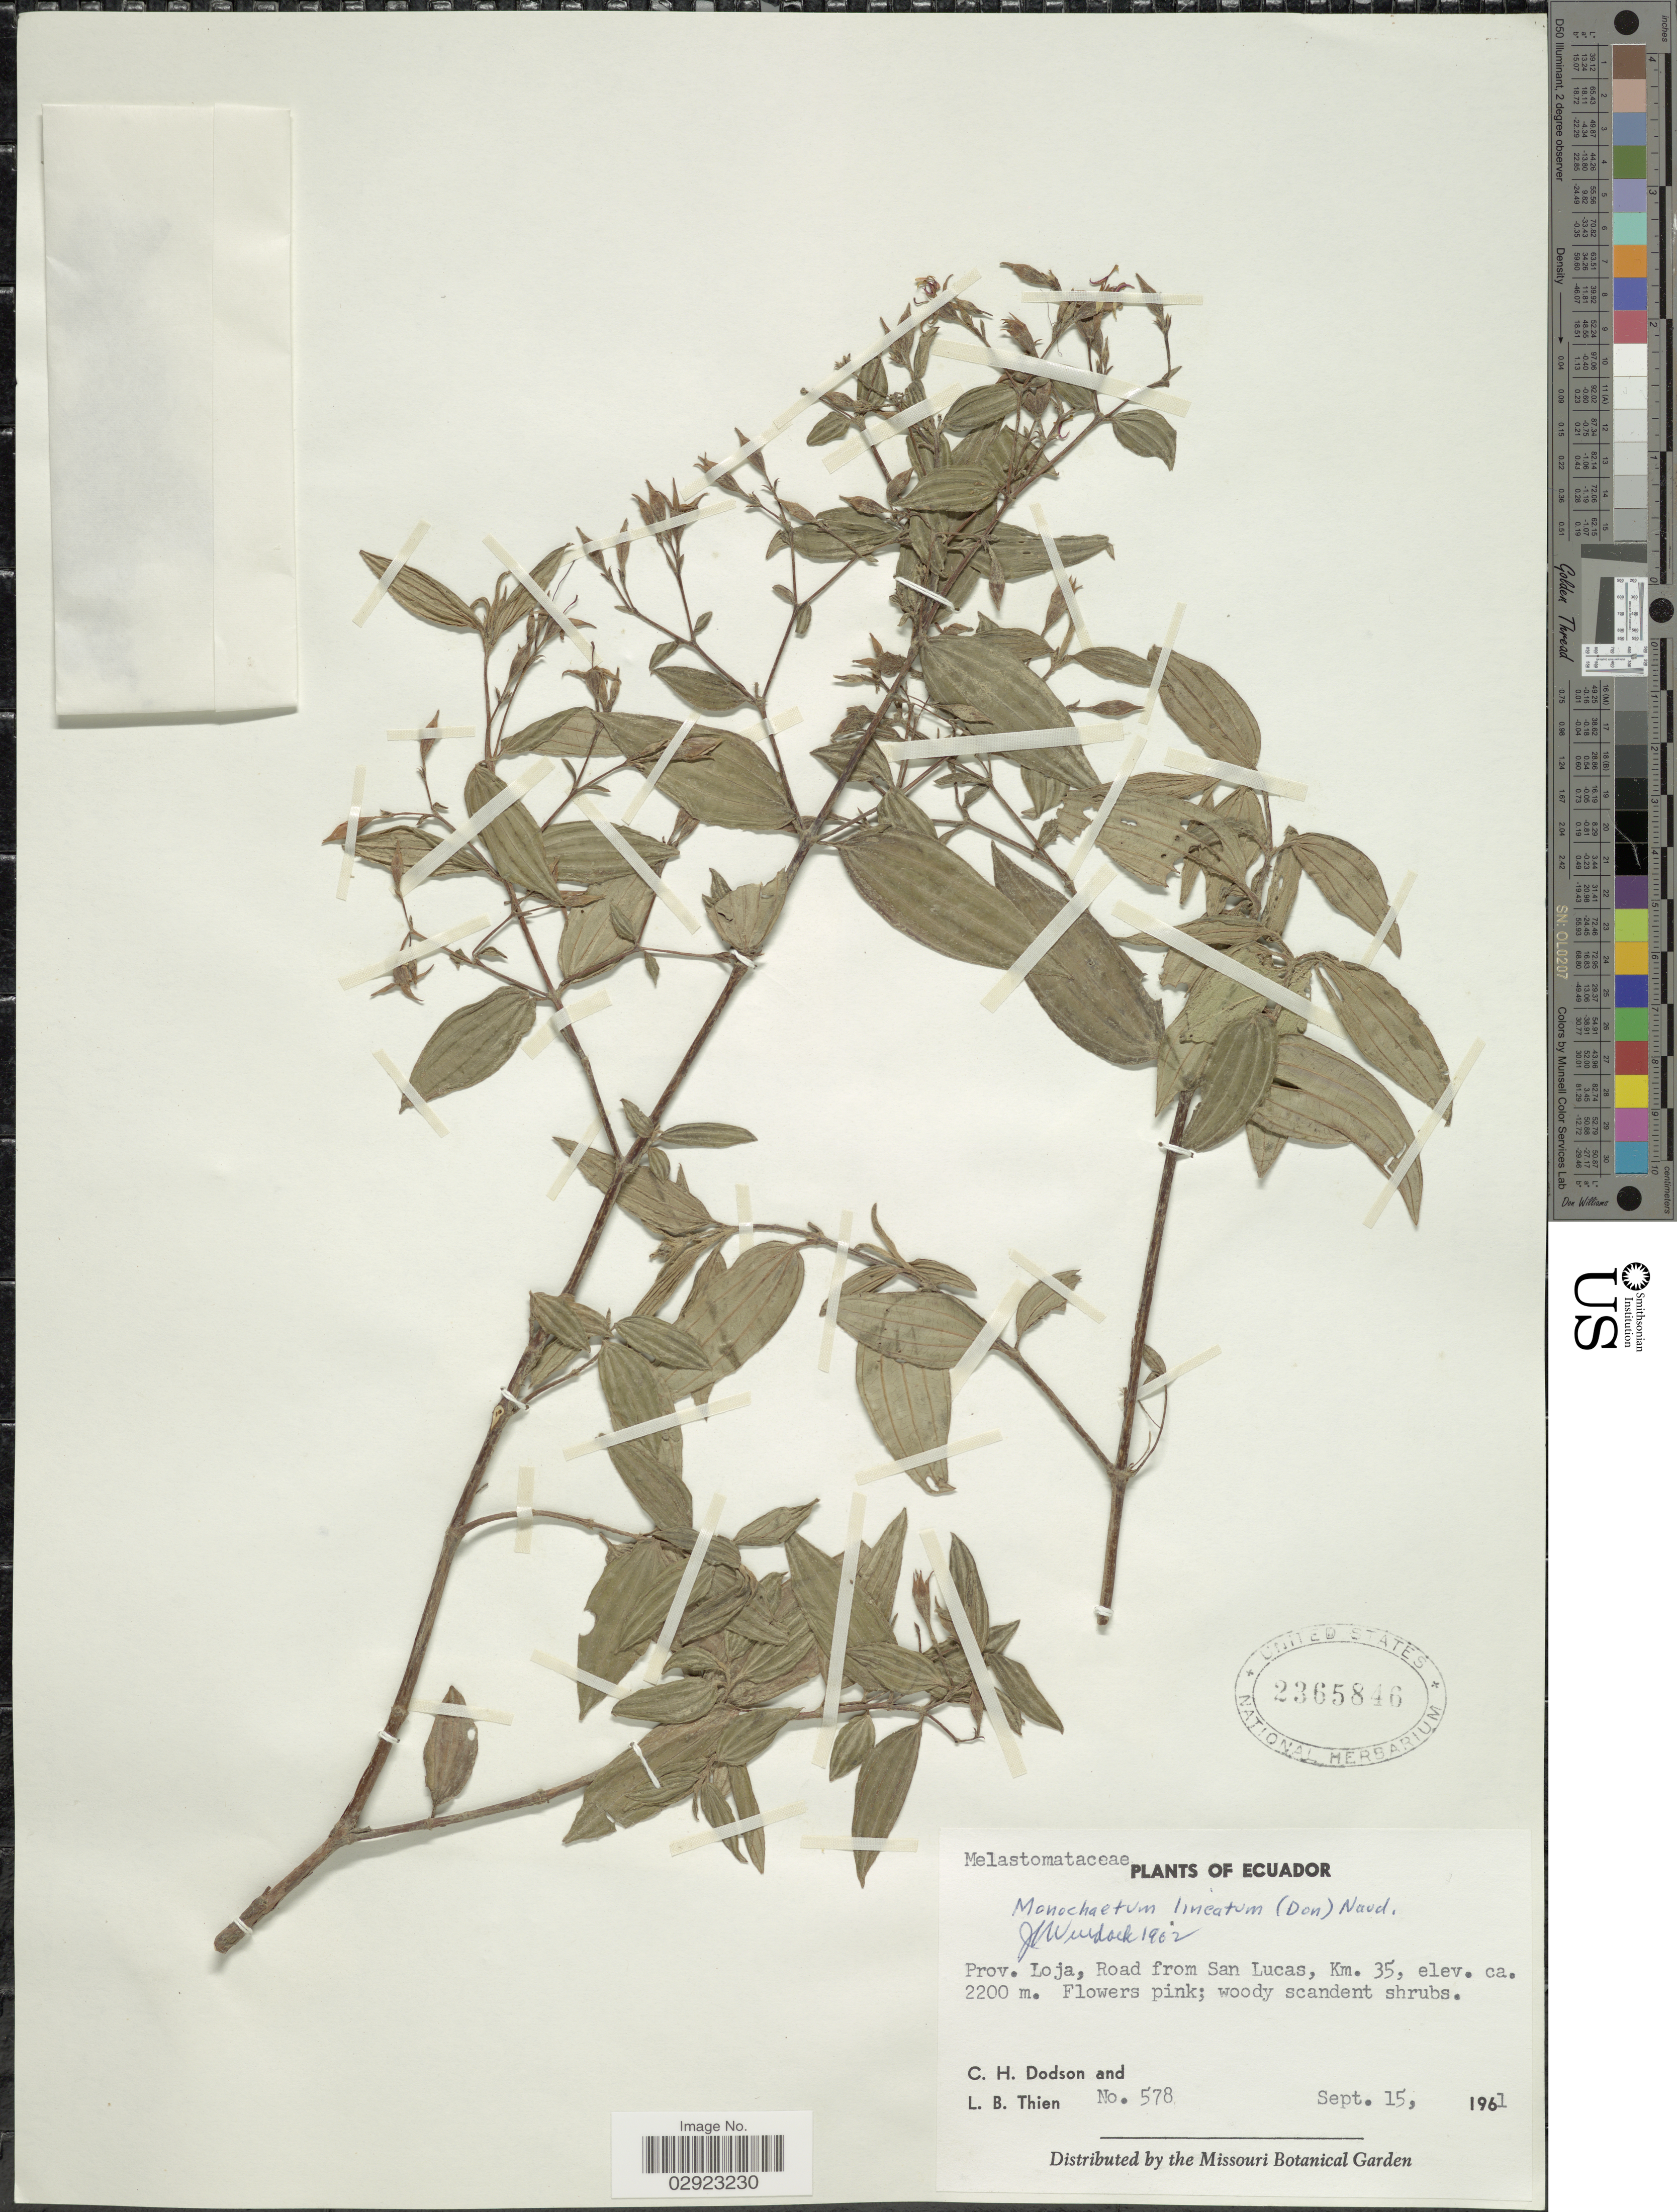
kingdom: Plantae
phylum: Tracheophyta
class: Magnoliopsida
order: Myrtales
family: Melastomataceae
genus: Monochaetum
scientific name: Monochaetum lineatum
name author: (D. Don) Naudin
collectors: C. H. Dodson & L. Thien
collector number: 578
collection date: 1961-09-15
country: Ecuador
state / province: Loja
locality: Road from San Lucas, Km. 35.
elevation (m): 2200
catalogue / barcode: US 2365846